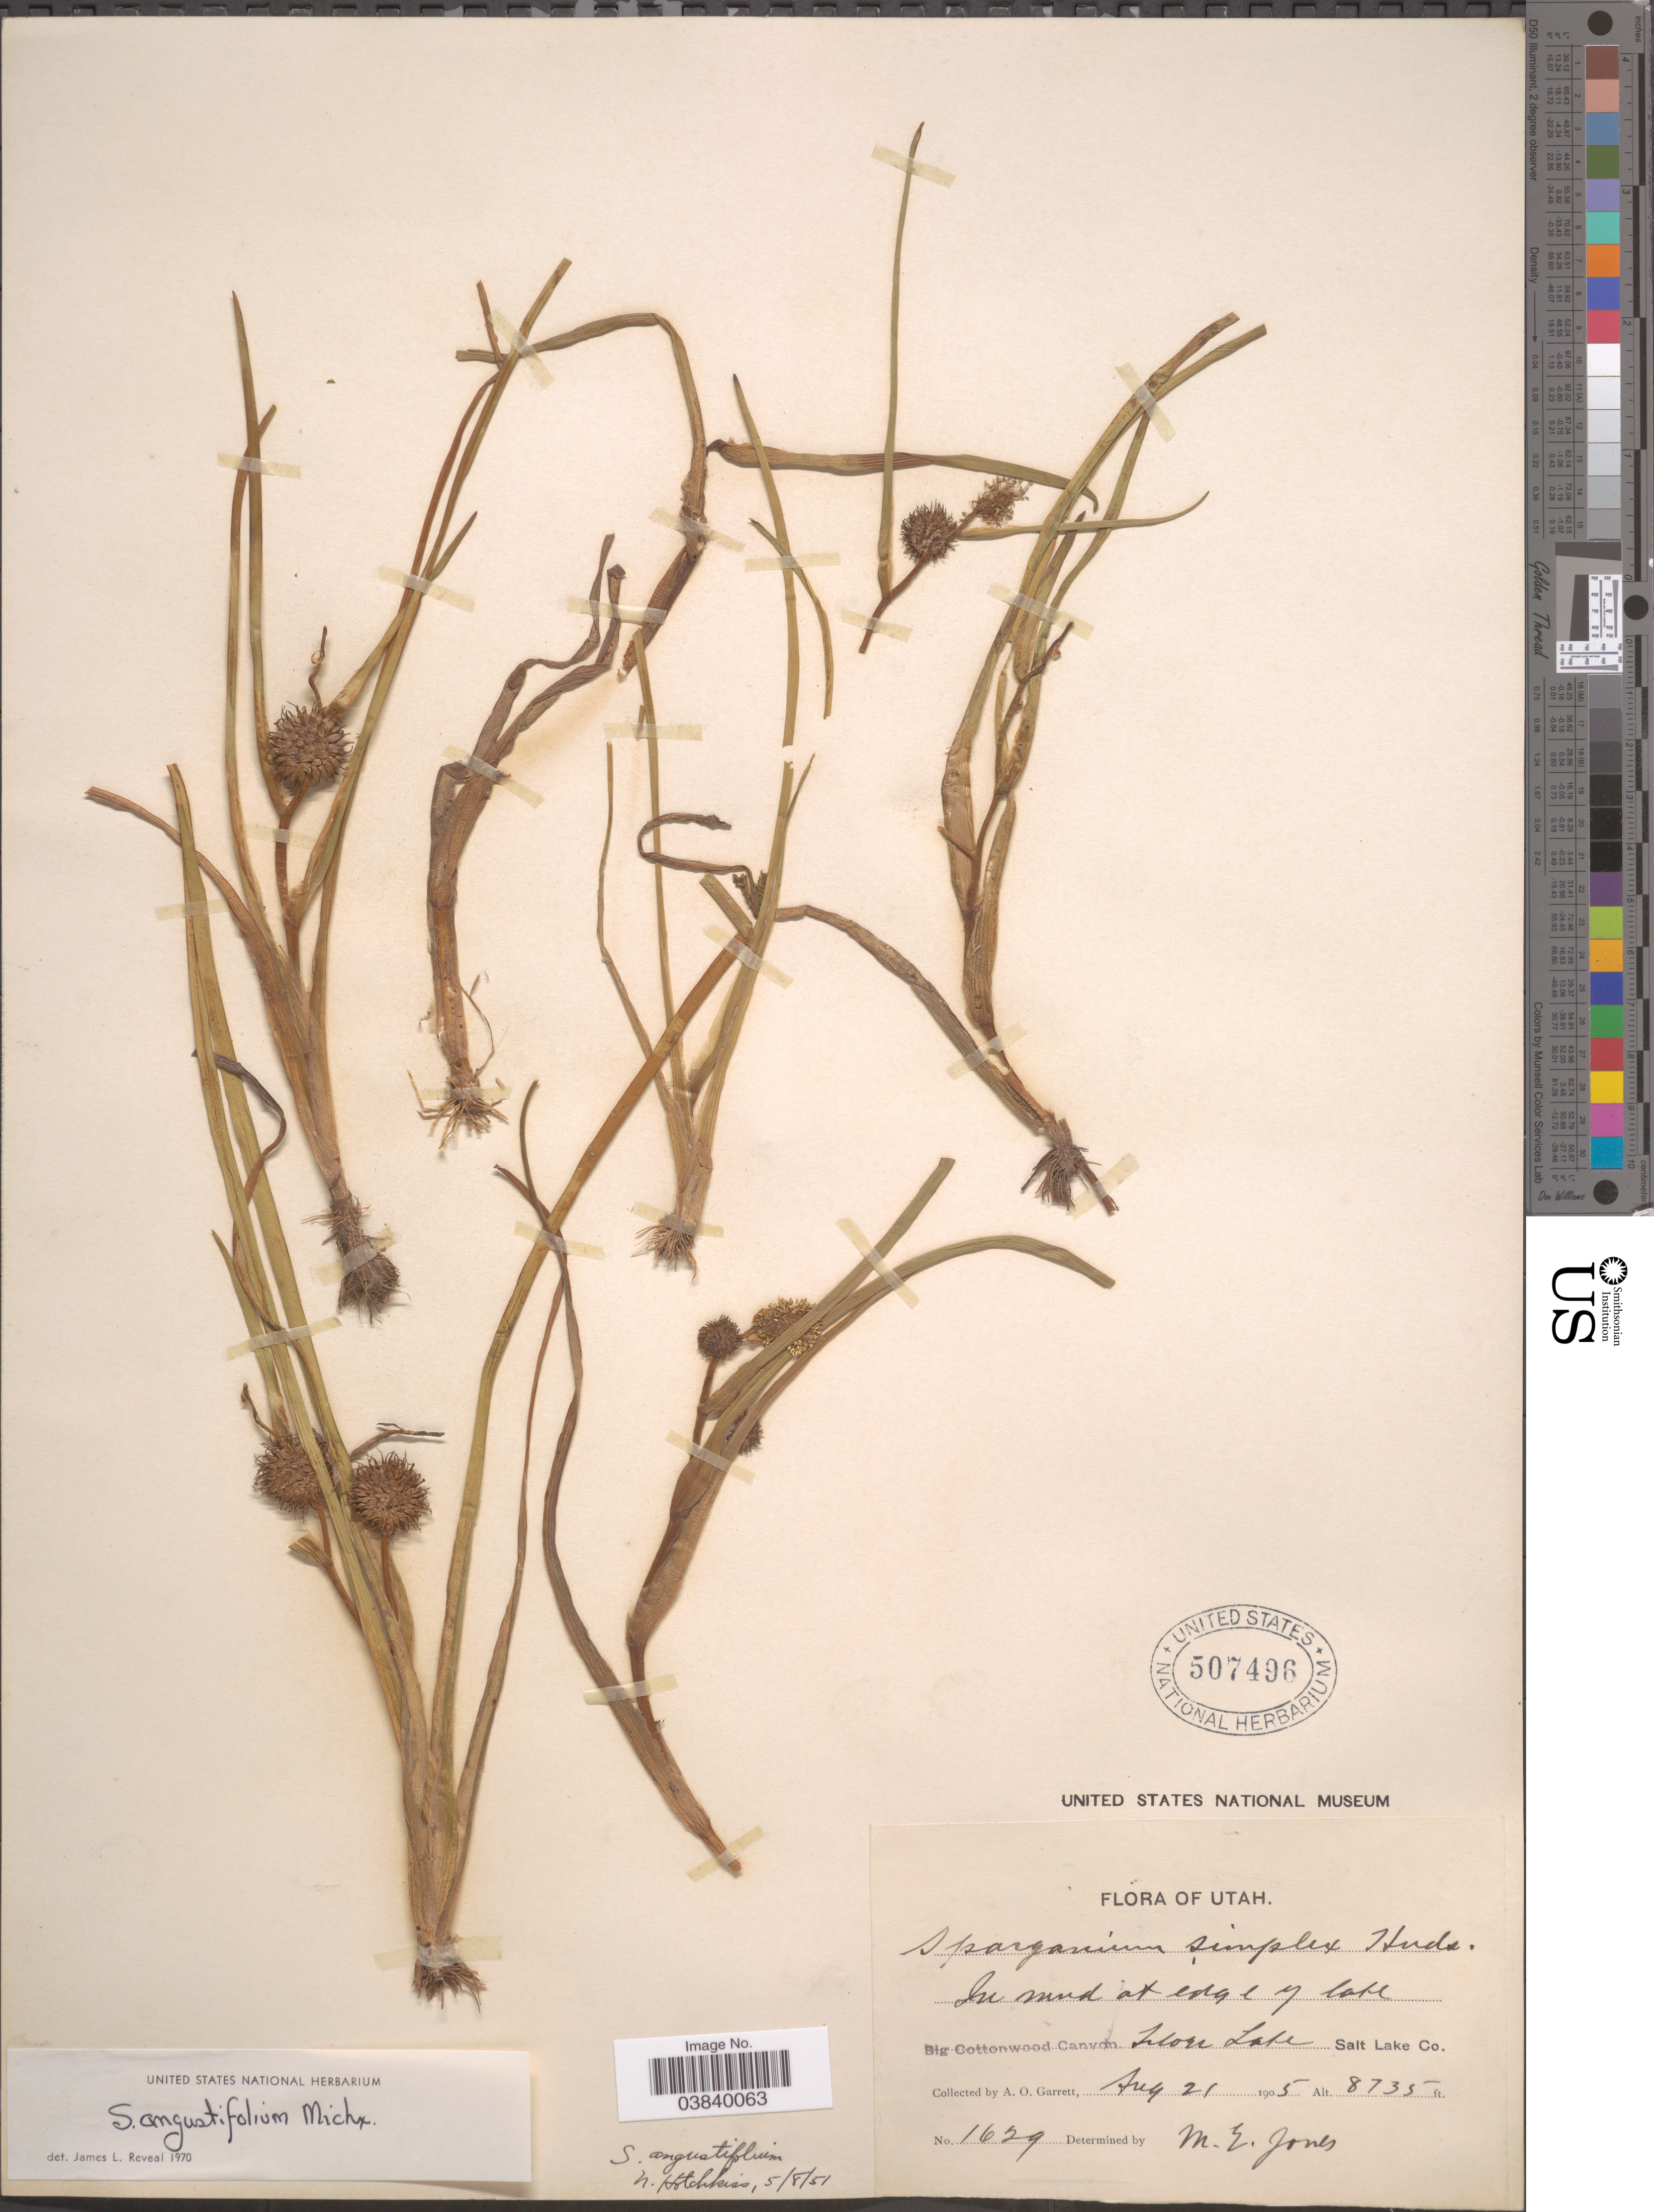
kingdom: Plantae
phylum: Tracheophyta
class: Liliopsida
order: Poales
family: Typhaceae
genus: Sparganium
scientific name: Sparganium angustifolium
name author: Michx.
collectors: A. O. Garrett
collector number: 1629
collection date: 1905-08-21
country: United States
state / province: Utah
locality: In mud at edge of lake Big Cottonwood Canyon Silver Lake Salt Lake Co.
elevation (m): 2662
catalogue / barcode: US 507496